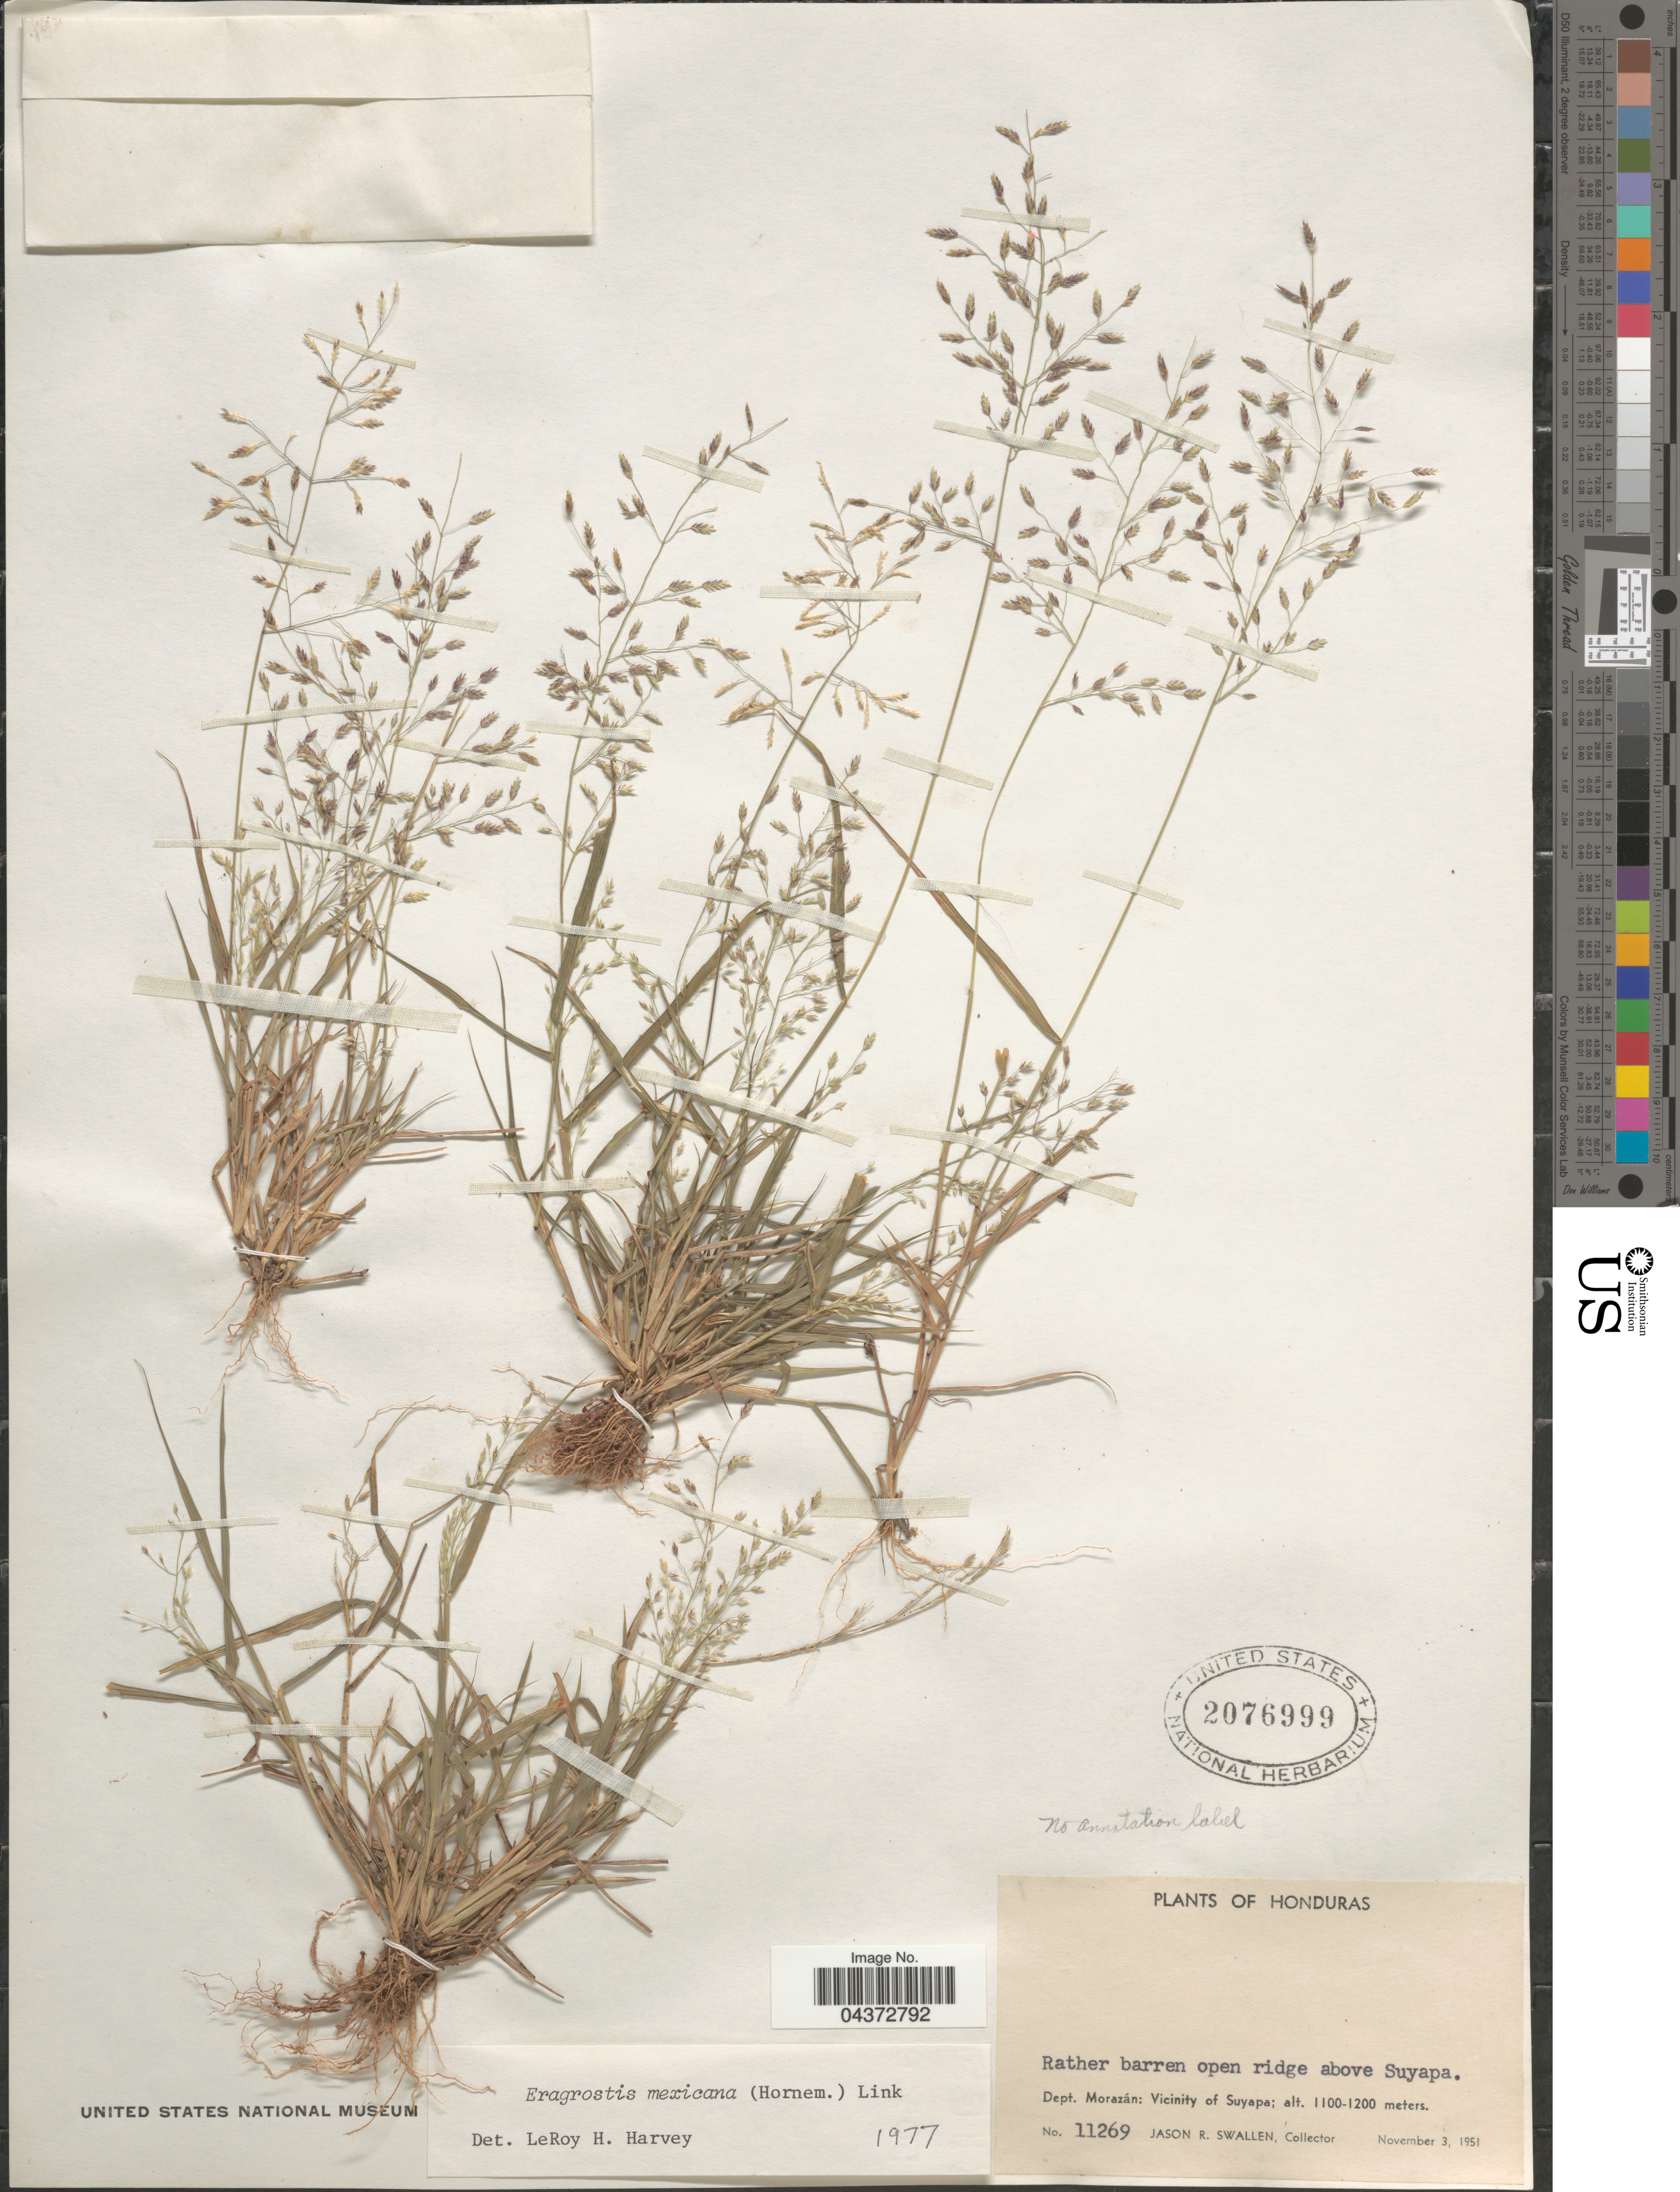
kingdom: Plantae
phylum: Tracheophyta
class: Liliopsida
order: Poales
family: Poaceae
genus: Eragrostis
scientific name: Eragrostis mexicana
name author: (Hornem.) Link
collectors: J. R. Swallen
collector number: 11269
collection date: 1951-11-03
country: Honduras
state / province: Fco. Morazán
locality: Rather barren open ridge above Suyapa. Dept. Morazán: Vicinity of Suyapa.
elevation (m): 1100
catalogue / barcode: US 2076999